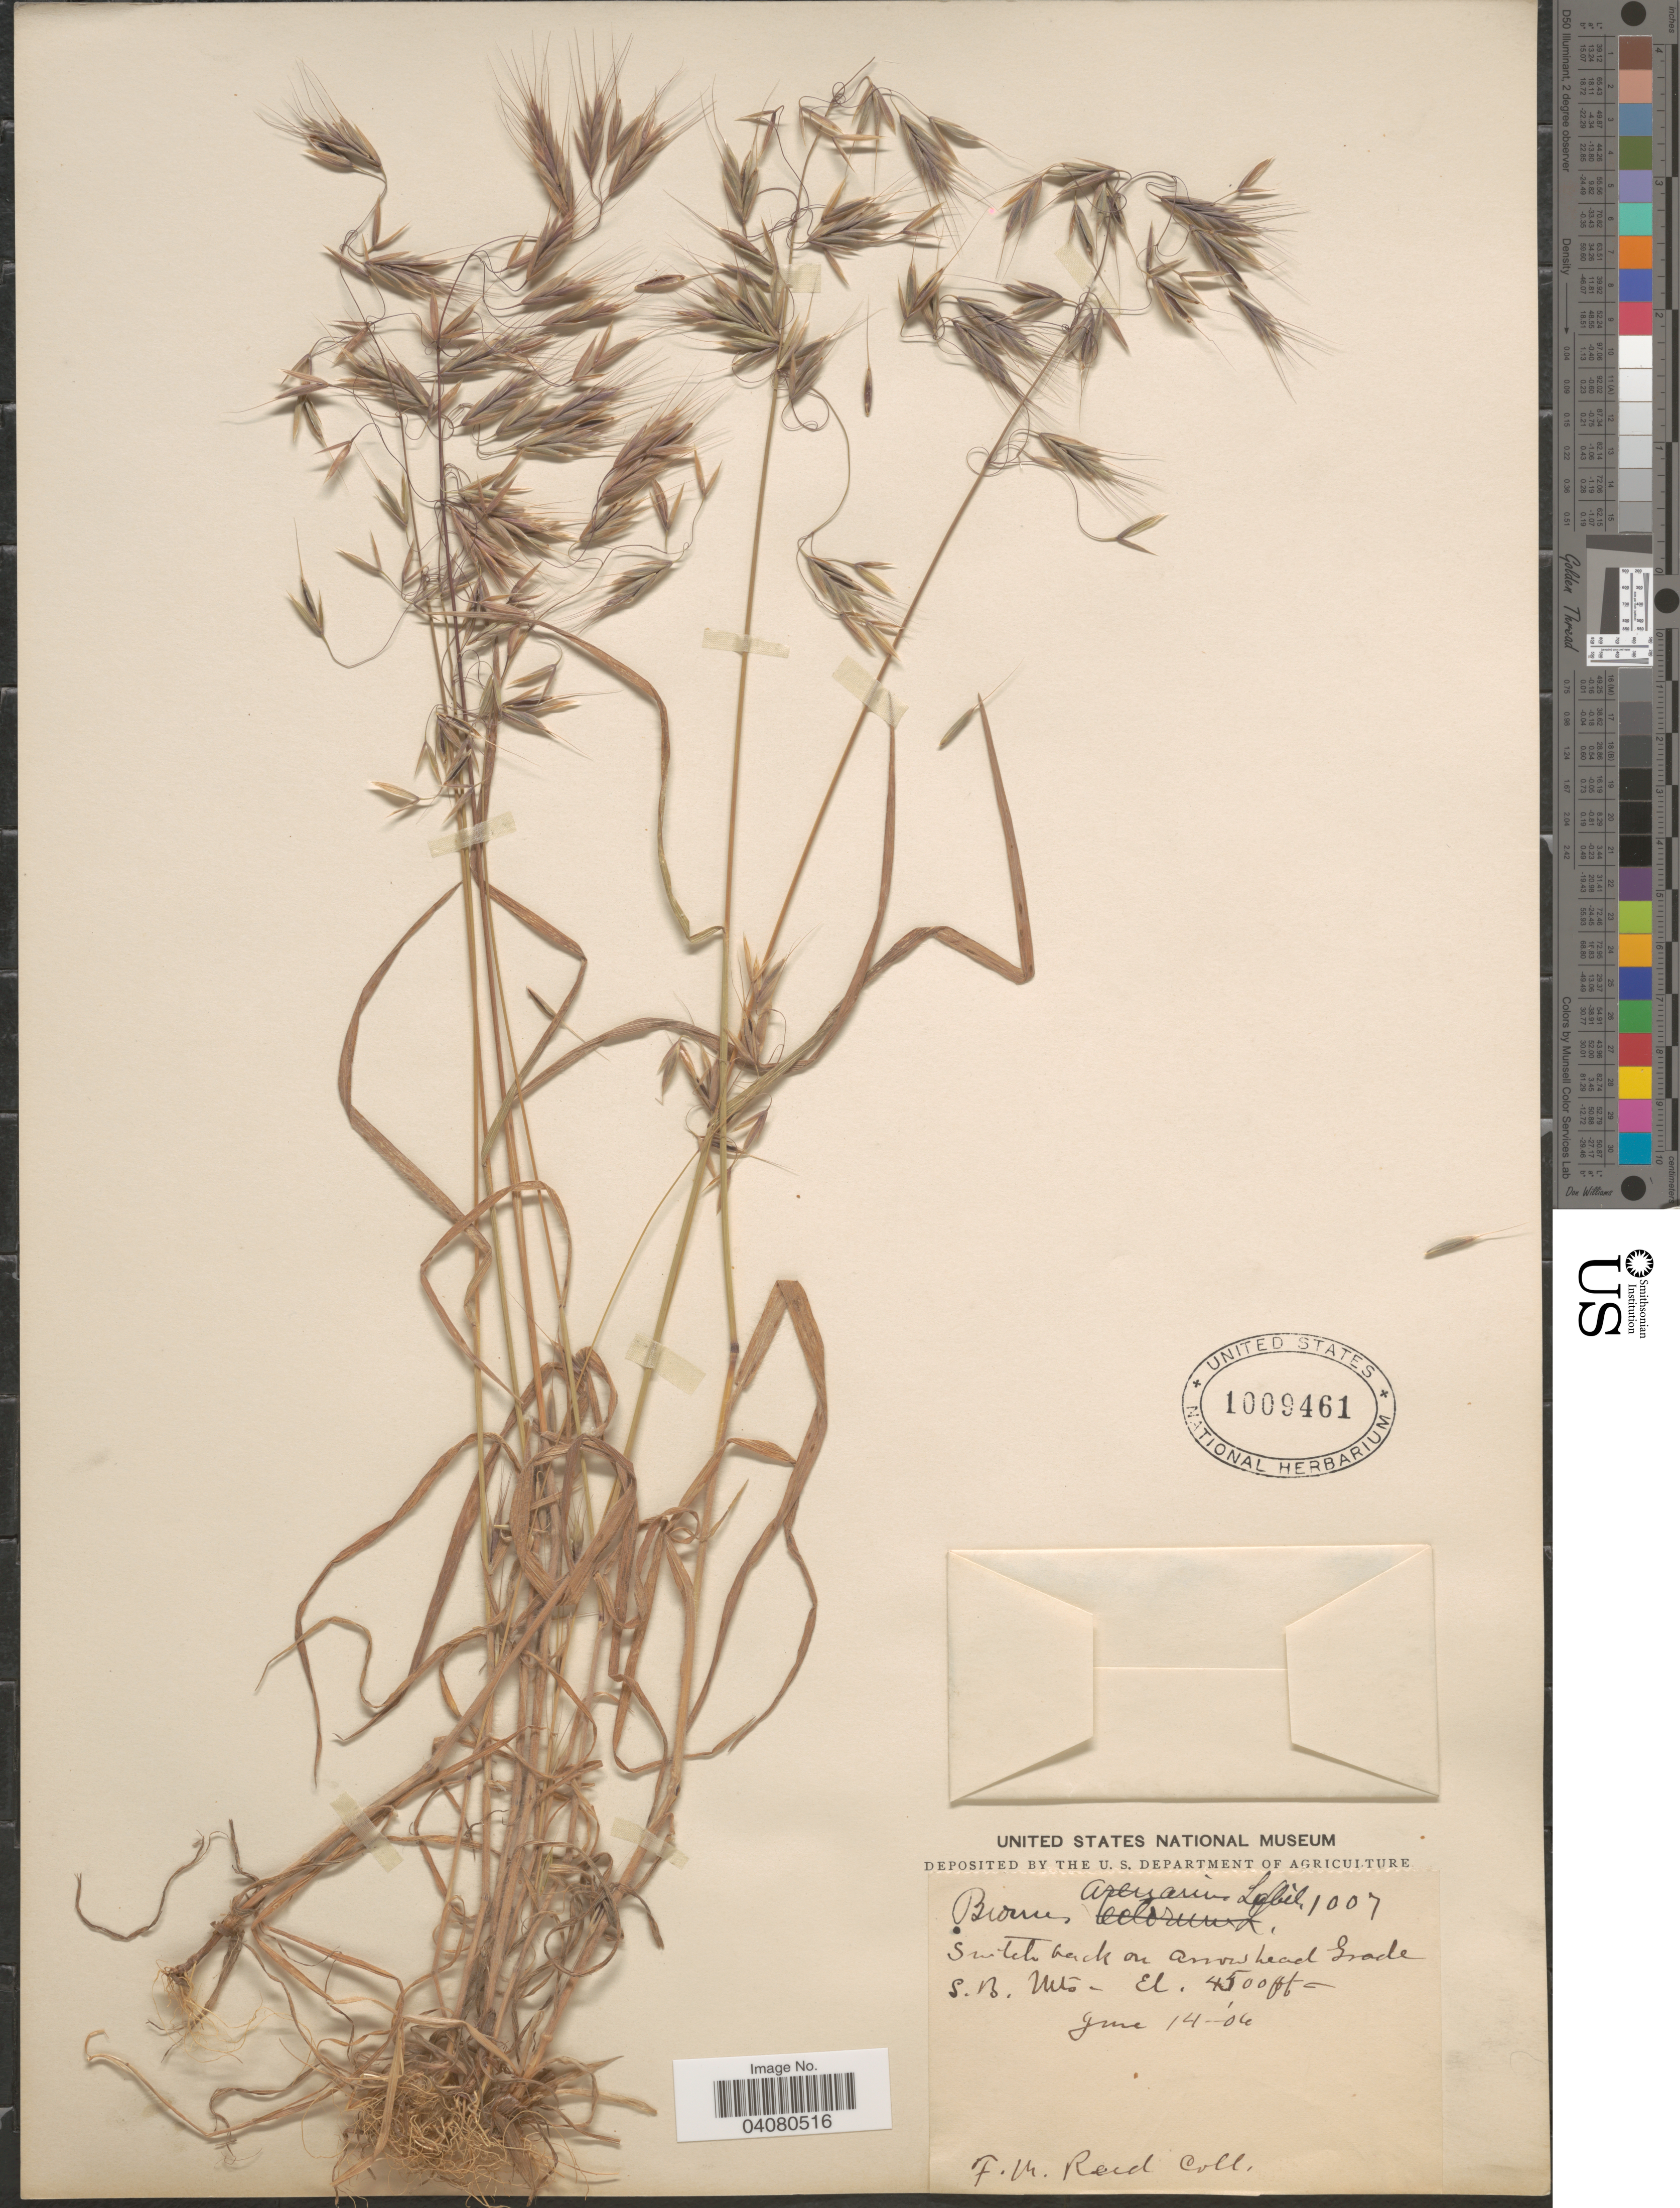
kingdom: Plantae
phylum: Tracheophyta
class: Liliopsida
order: Poales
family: Poaceae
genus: Bromus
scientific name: Bromus arizonicus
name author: (Shear) Stebbins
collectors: F. Reid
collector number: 1007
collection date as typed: Transcribed d/m/y: 14/6/6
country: United States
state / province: California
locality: Switch back on Arrowhead Grade S.B. Mts.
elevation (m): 1372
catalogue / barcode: US 1009461